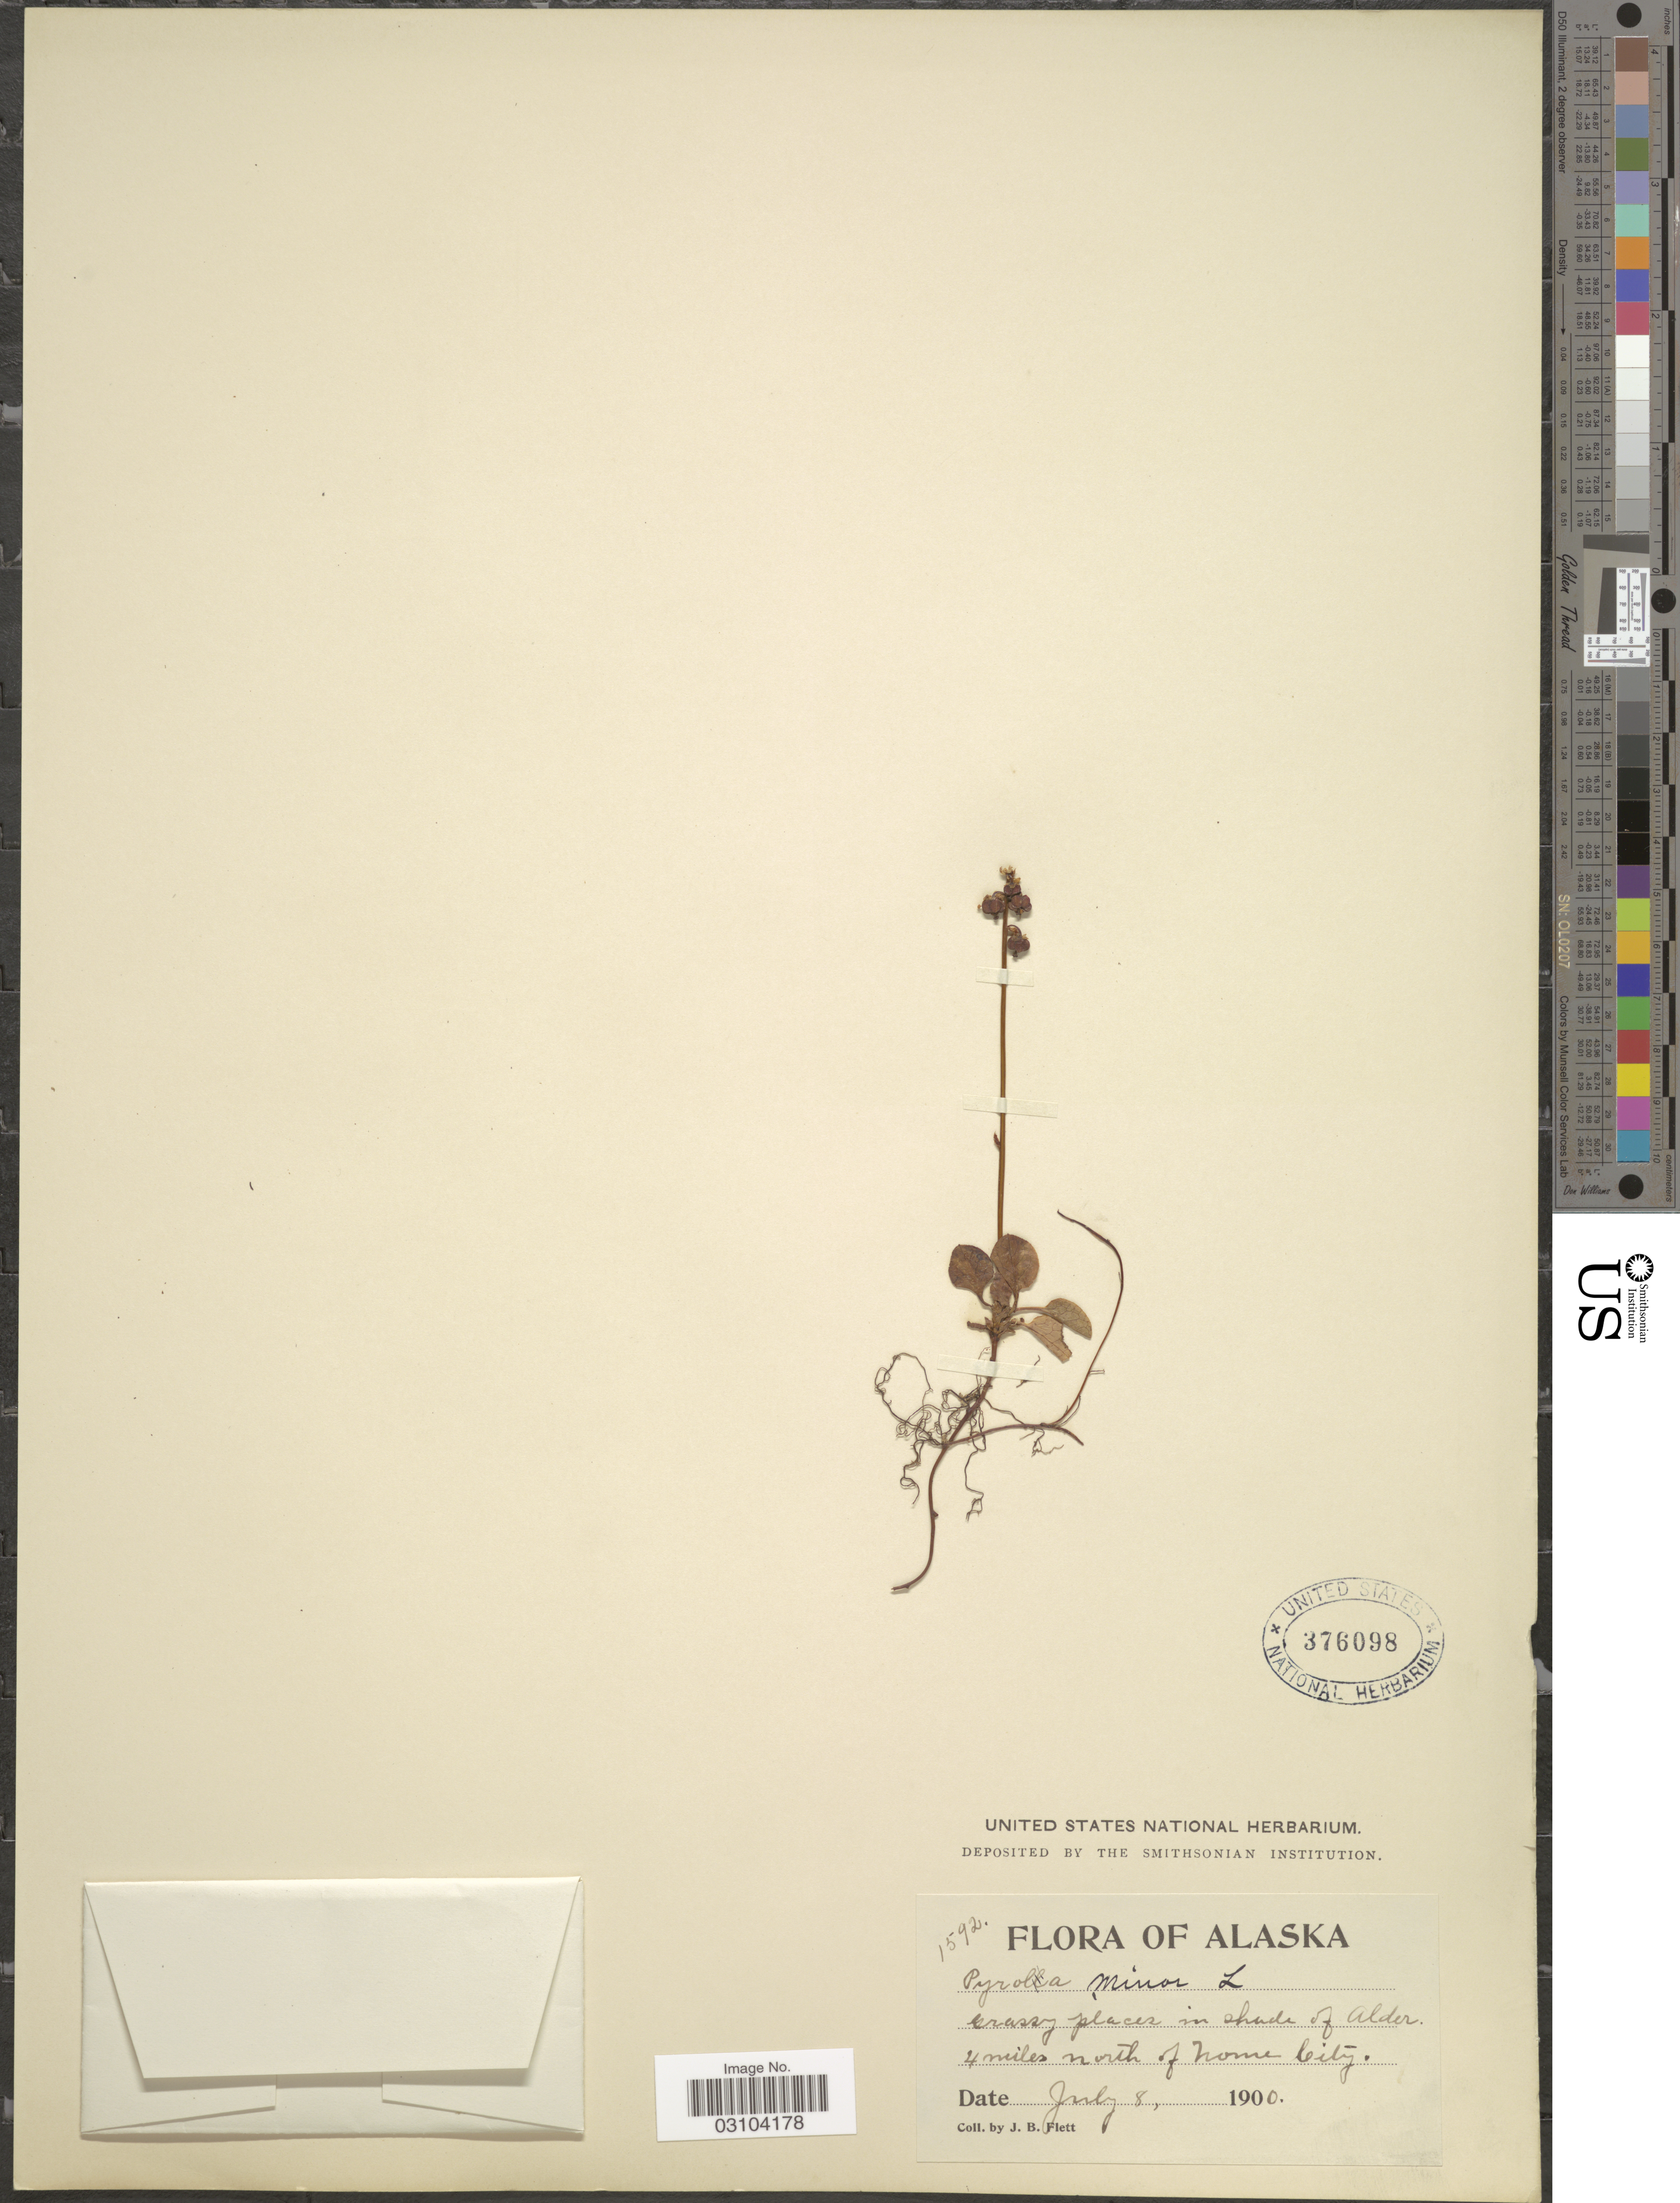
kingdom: Plantae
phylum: Tracheophyta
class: Magnoliopsida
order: Ericales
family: Ericaceae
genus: Pyrola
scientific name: Pyrola minor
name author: L.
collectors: J. Flett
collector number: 1592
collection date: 1900-07-08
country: United States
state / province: Alaska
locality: In shade of Alder, 4 miles north of Nome City.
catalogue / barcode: US 376098